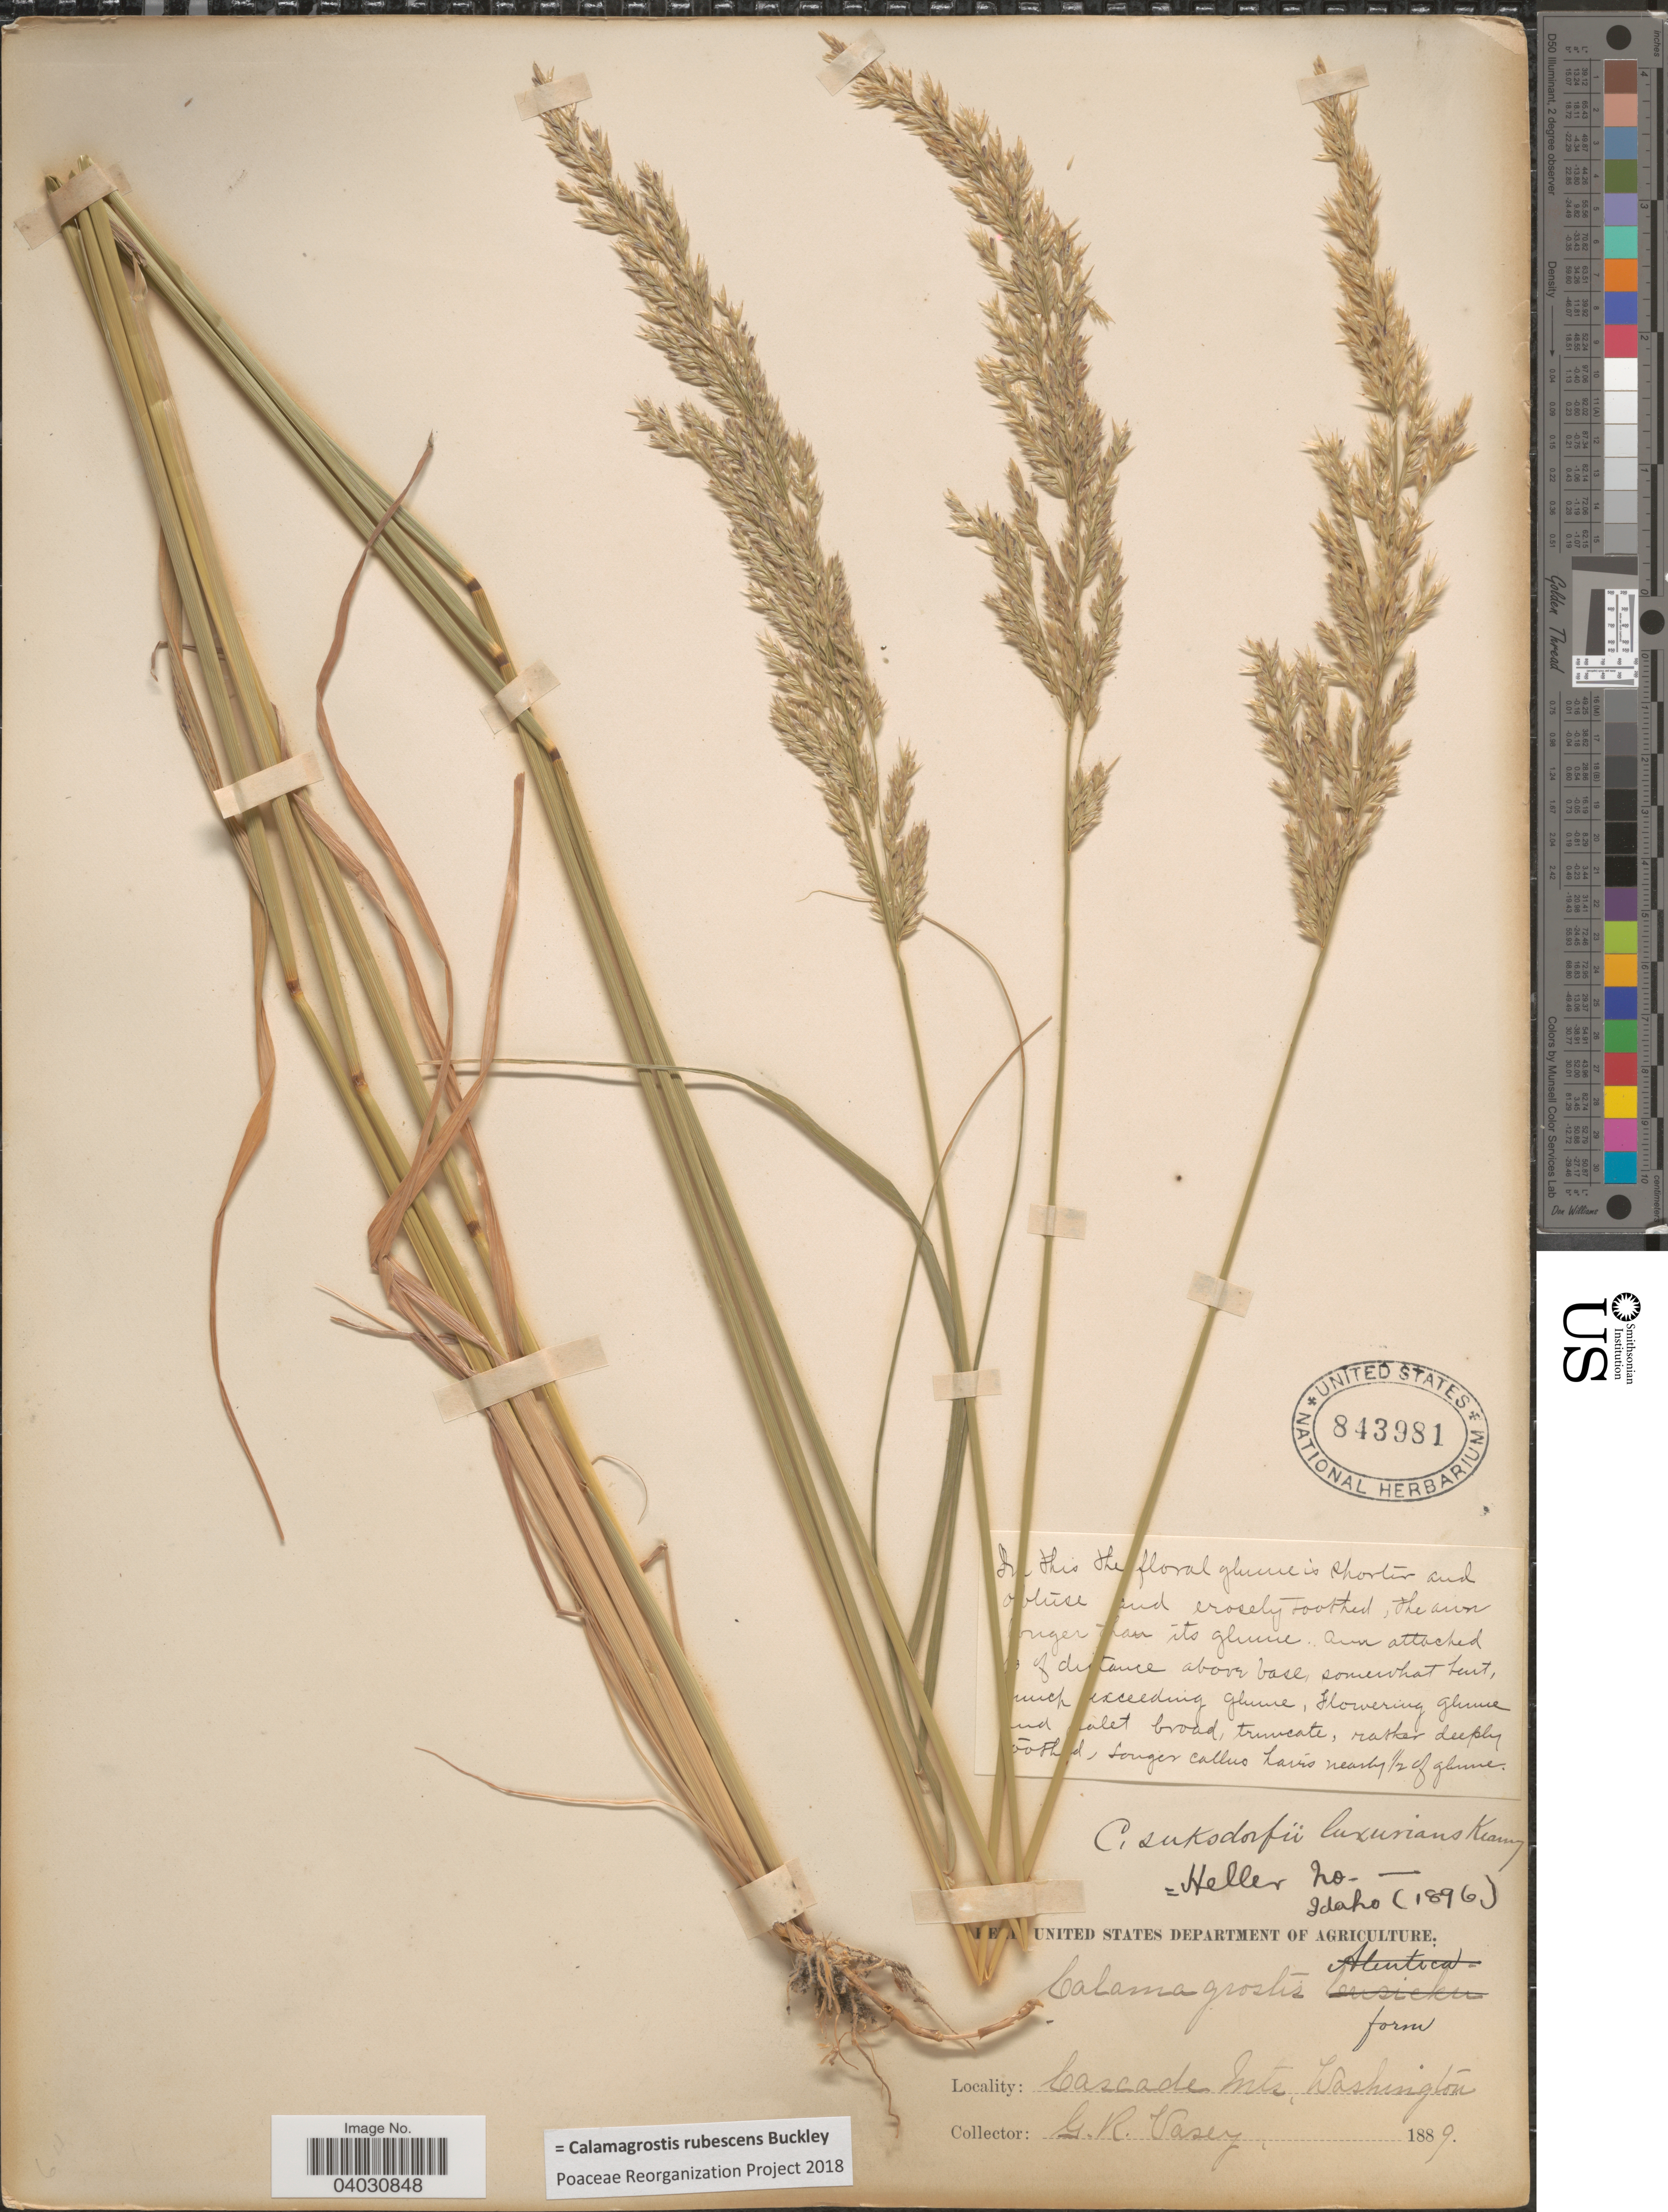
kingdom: Plantae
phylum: Tracheophyta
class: Liliopsida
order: Poales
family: Poaceae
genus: Calamagrostis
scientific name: Calamagrostis rubescens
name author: Buckley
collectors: G. R. Vasey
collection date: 1889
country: United States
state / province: Washington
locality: Cascade Mts.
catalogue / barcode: US 843981